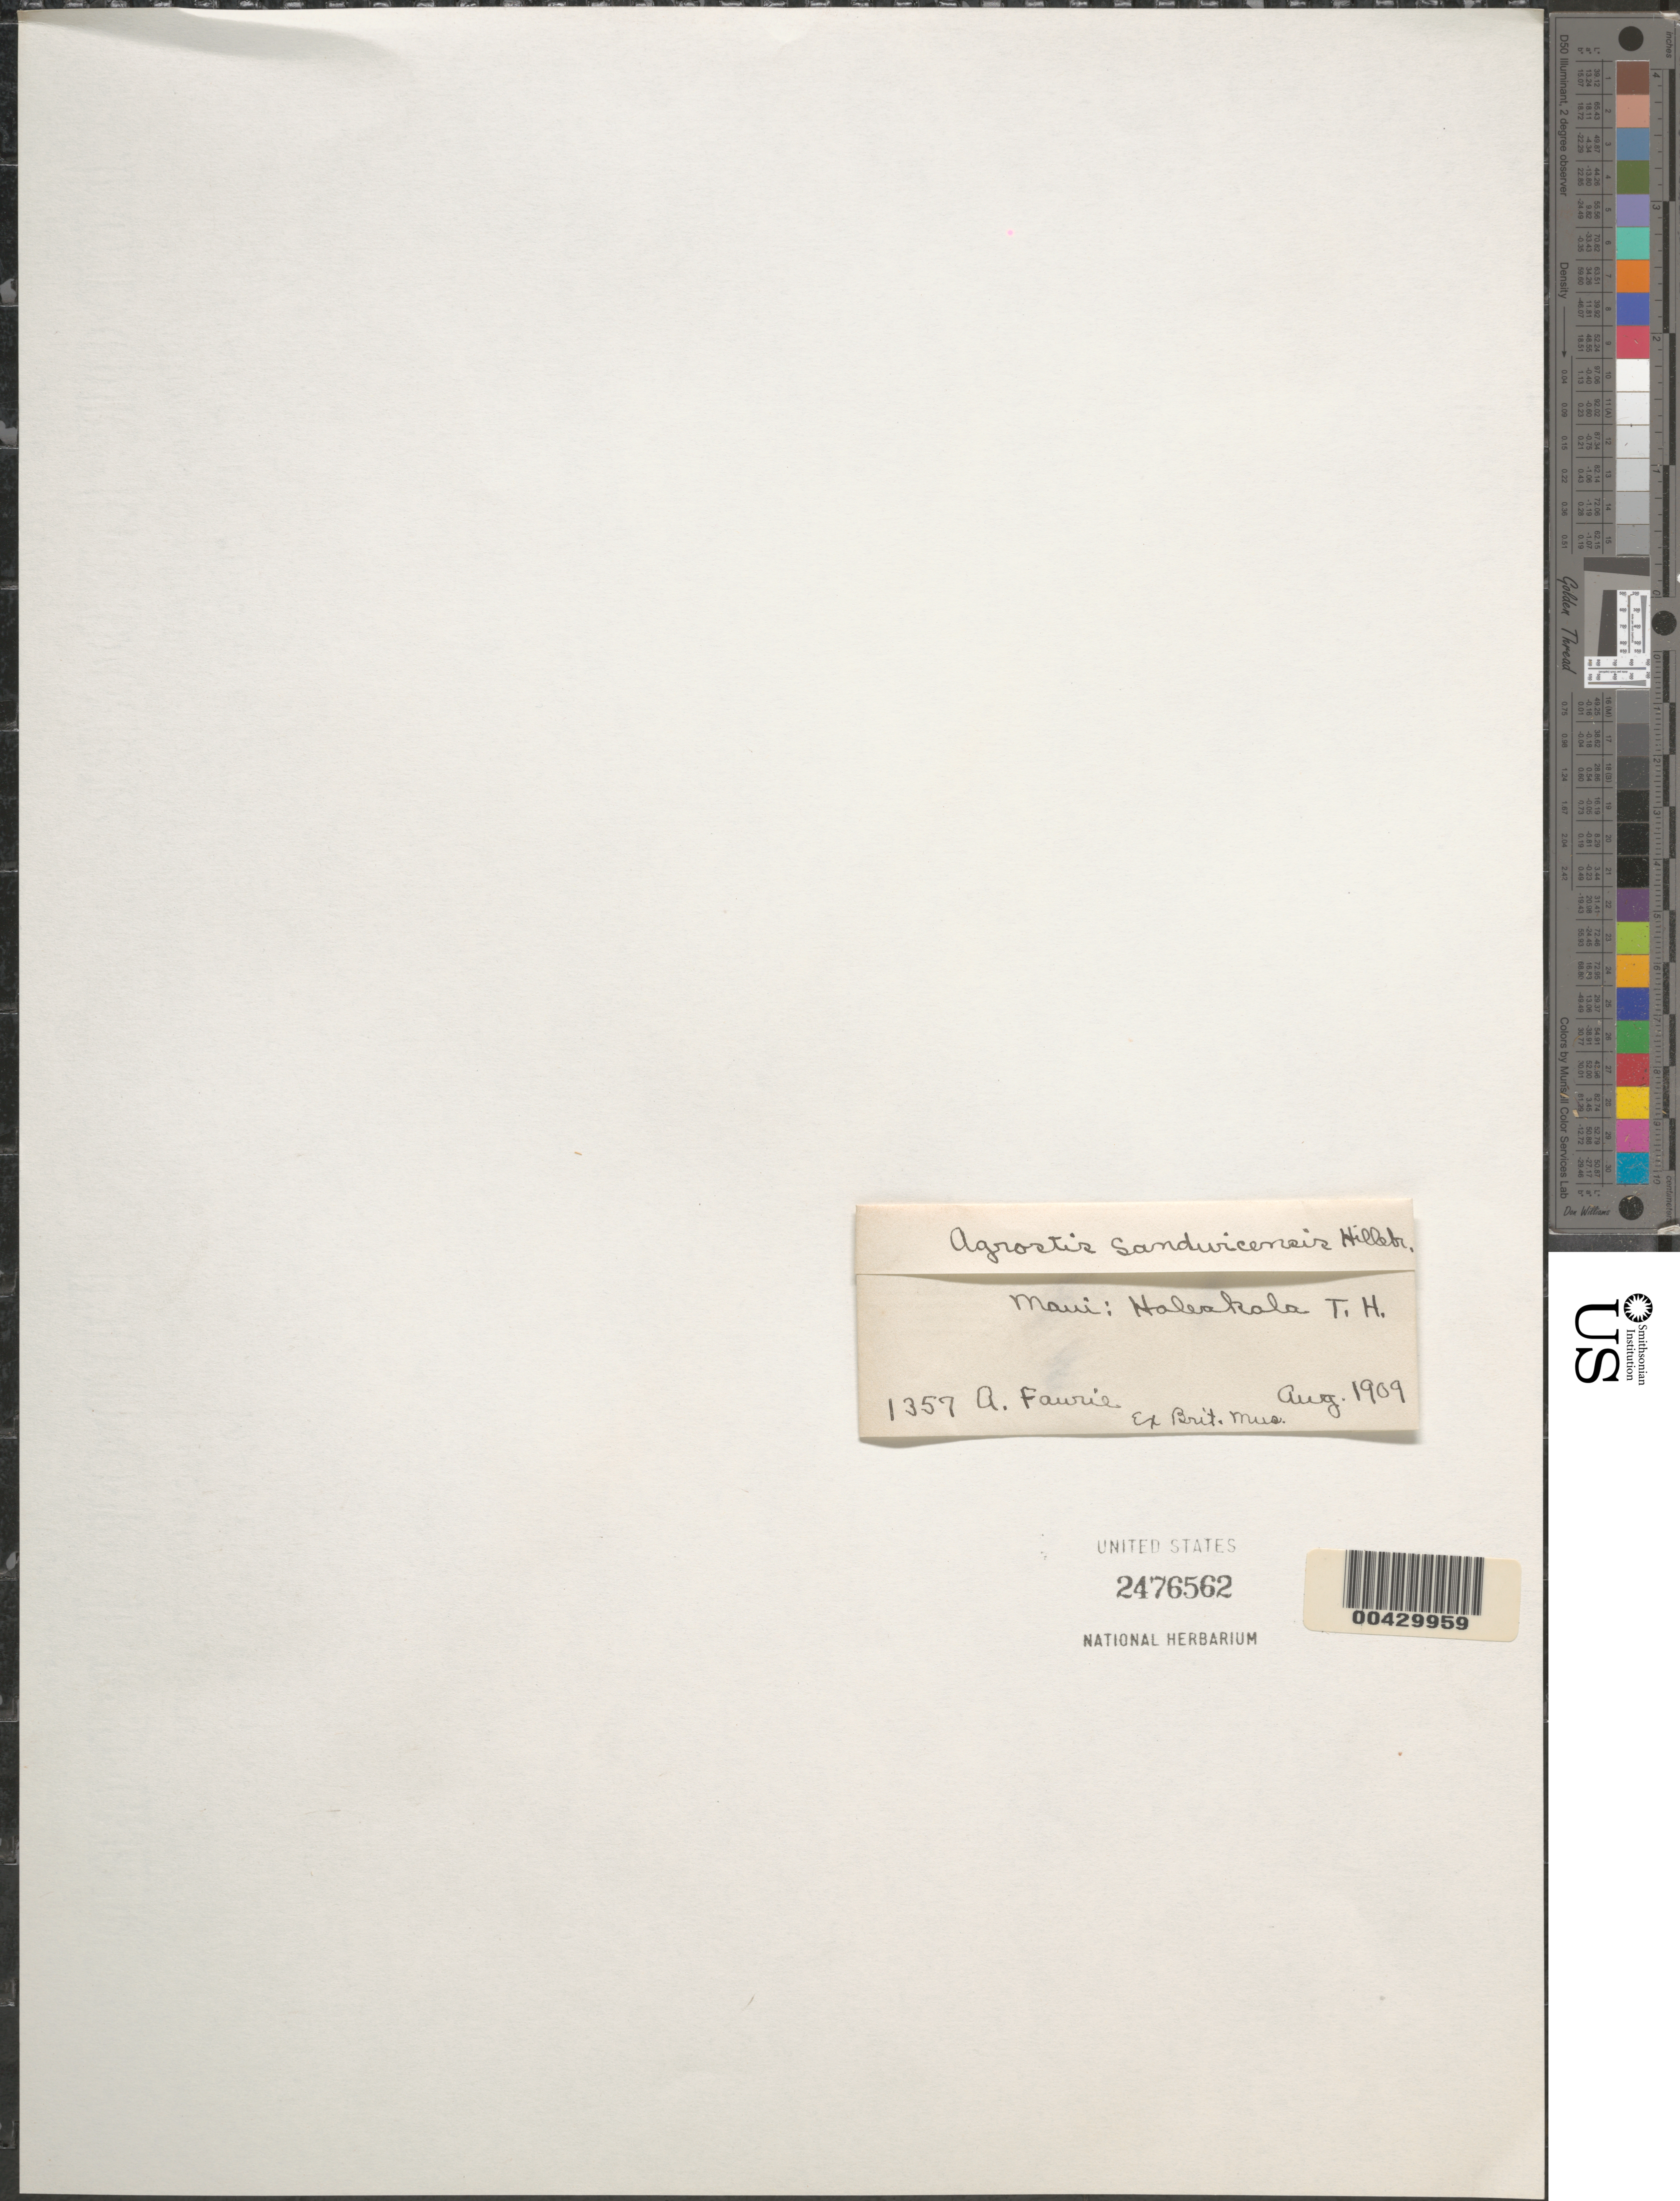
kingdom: Plantae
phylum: Tracheophyta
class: Liliopsida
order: Poales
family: Poaceae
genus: Agrostis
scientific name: Agrostis sandwicensis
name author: Hillebr.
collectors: A. Faurie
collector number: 1357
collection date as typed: Aug 1909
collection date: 1909-08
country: United States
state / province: Hawaii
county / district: Maui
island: Maui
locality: Haleakala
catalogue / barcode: US 2476562